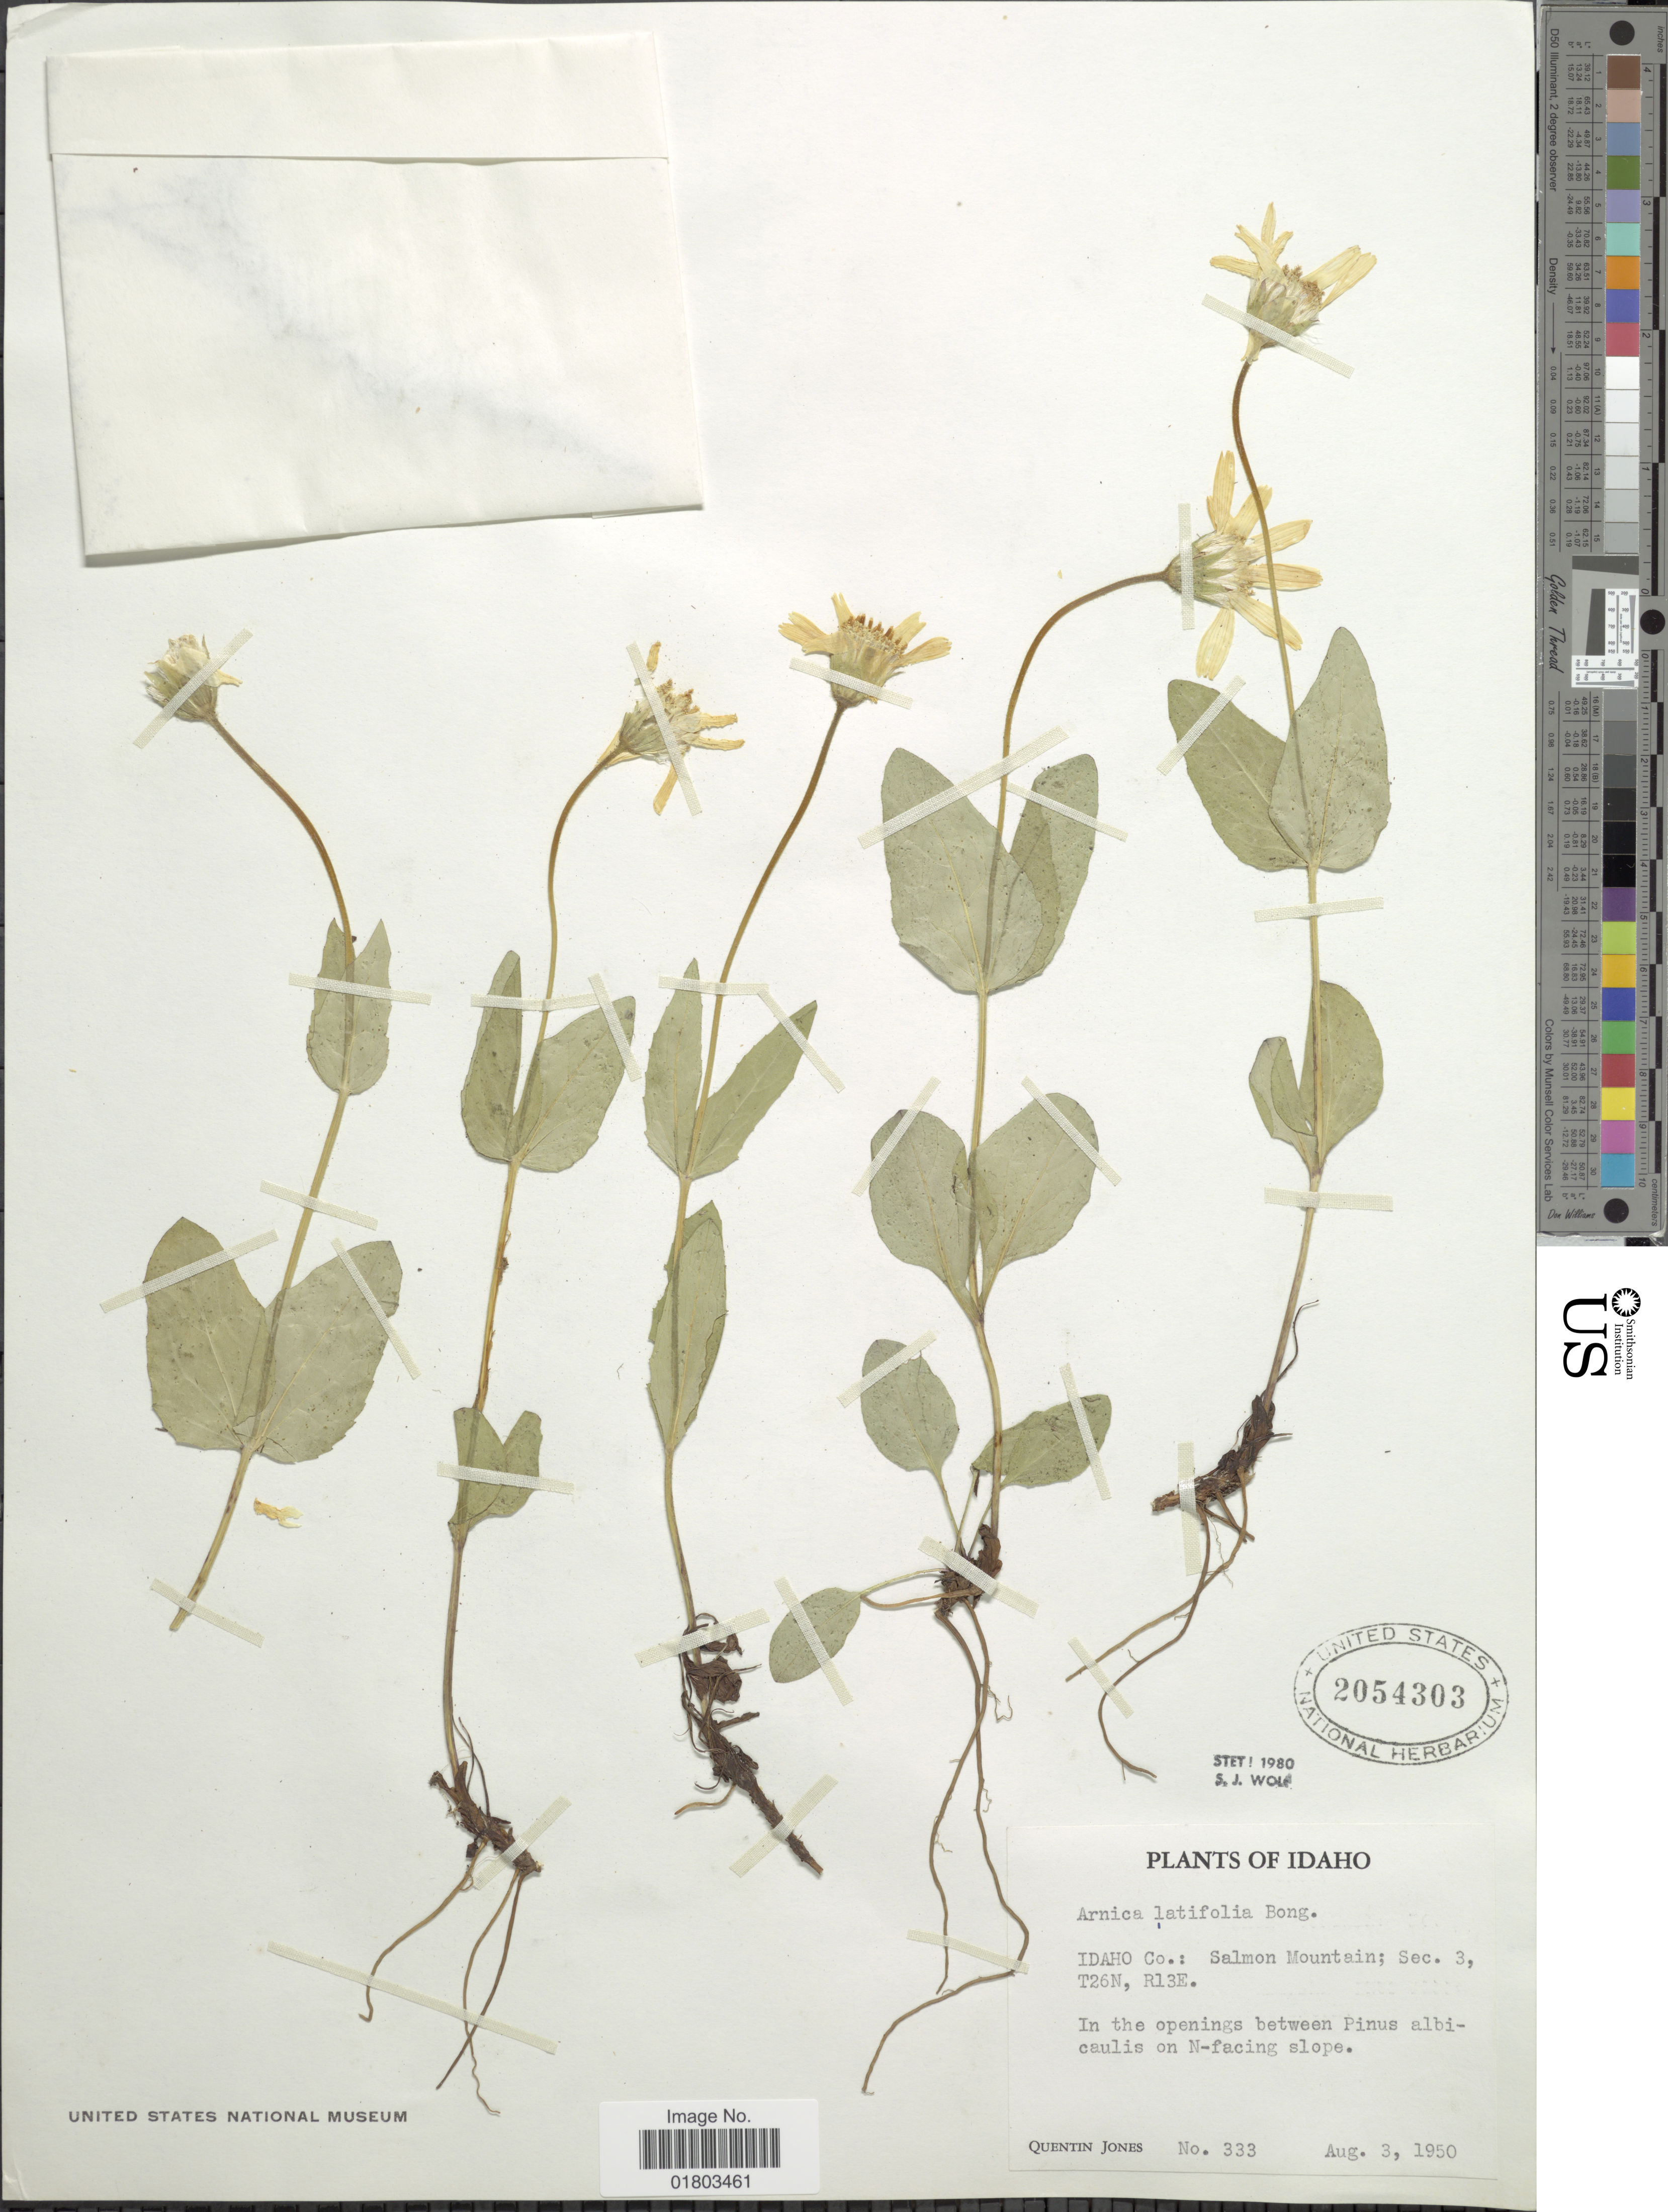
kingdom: Plantae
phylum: Tracheophyta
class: Magnoliopsida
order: Asterales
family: Asteraceae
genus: Arnica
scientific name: Arnica latifolia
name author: Bong.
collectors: Q. Jones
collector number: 333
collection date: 1950-08-03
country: United States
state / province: Idaho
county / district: Idaho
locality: Salmon Mountain; Sec. 3, T26N, R13E, In the openings between Pinus albicaulis on N-facing slope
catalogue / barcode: US 2054303